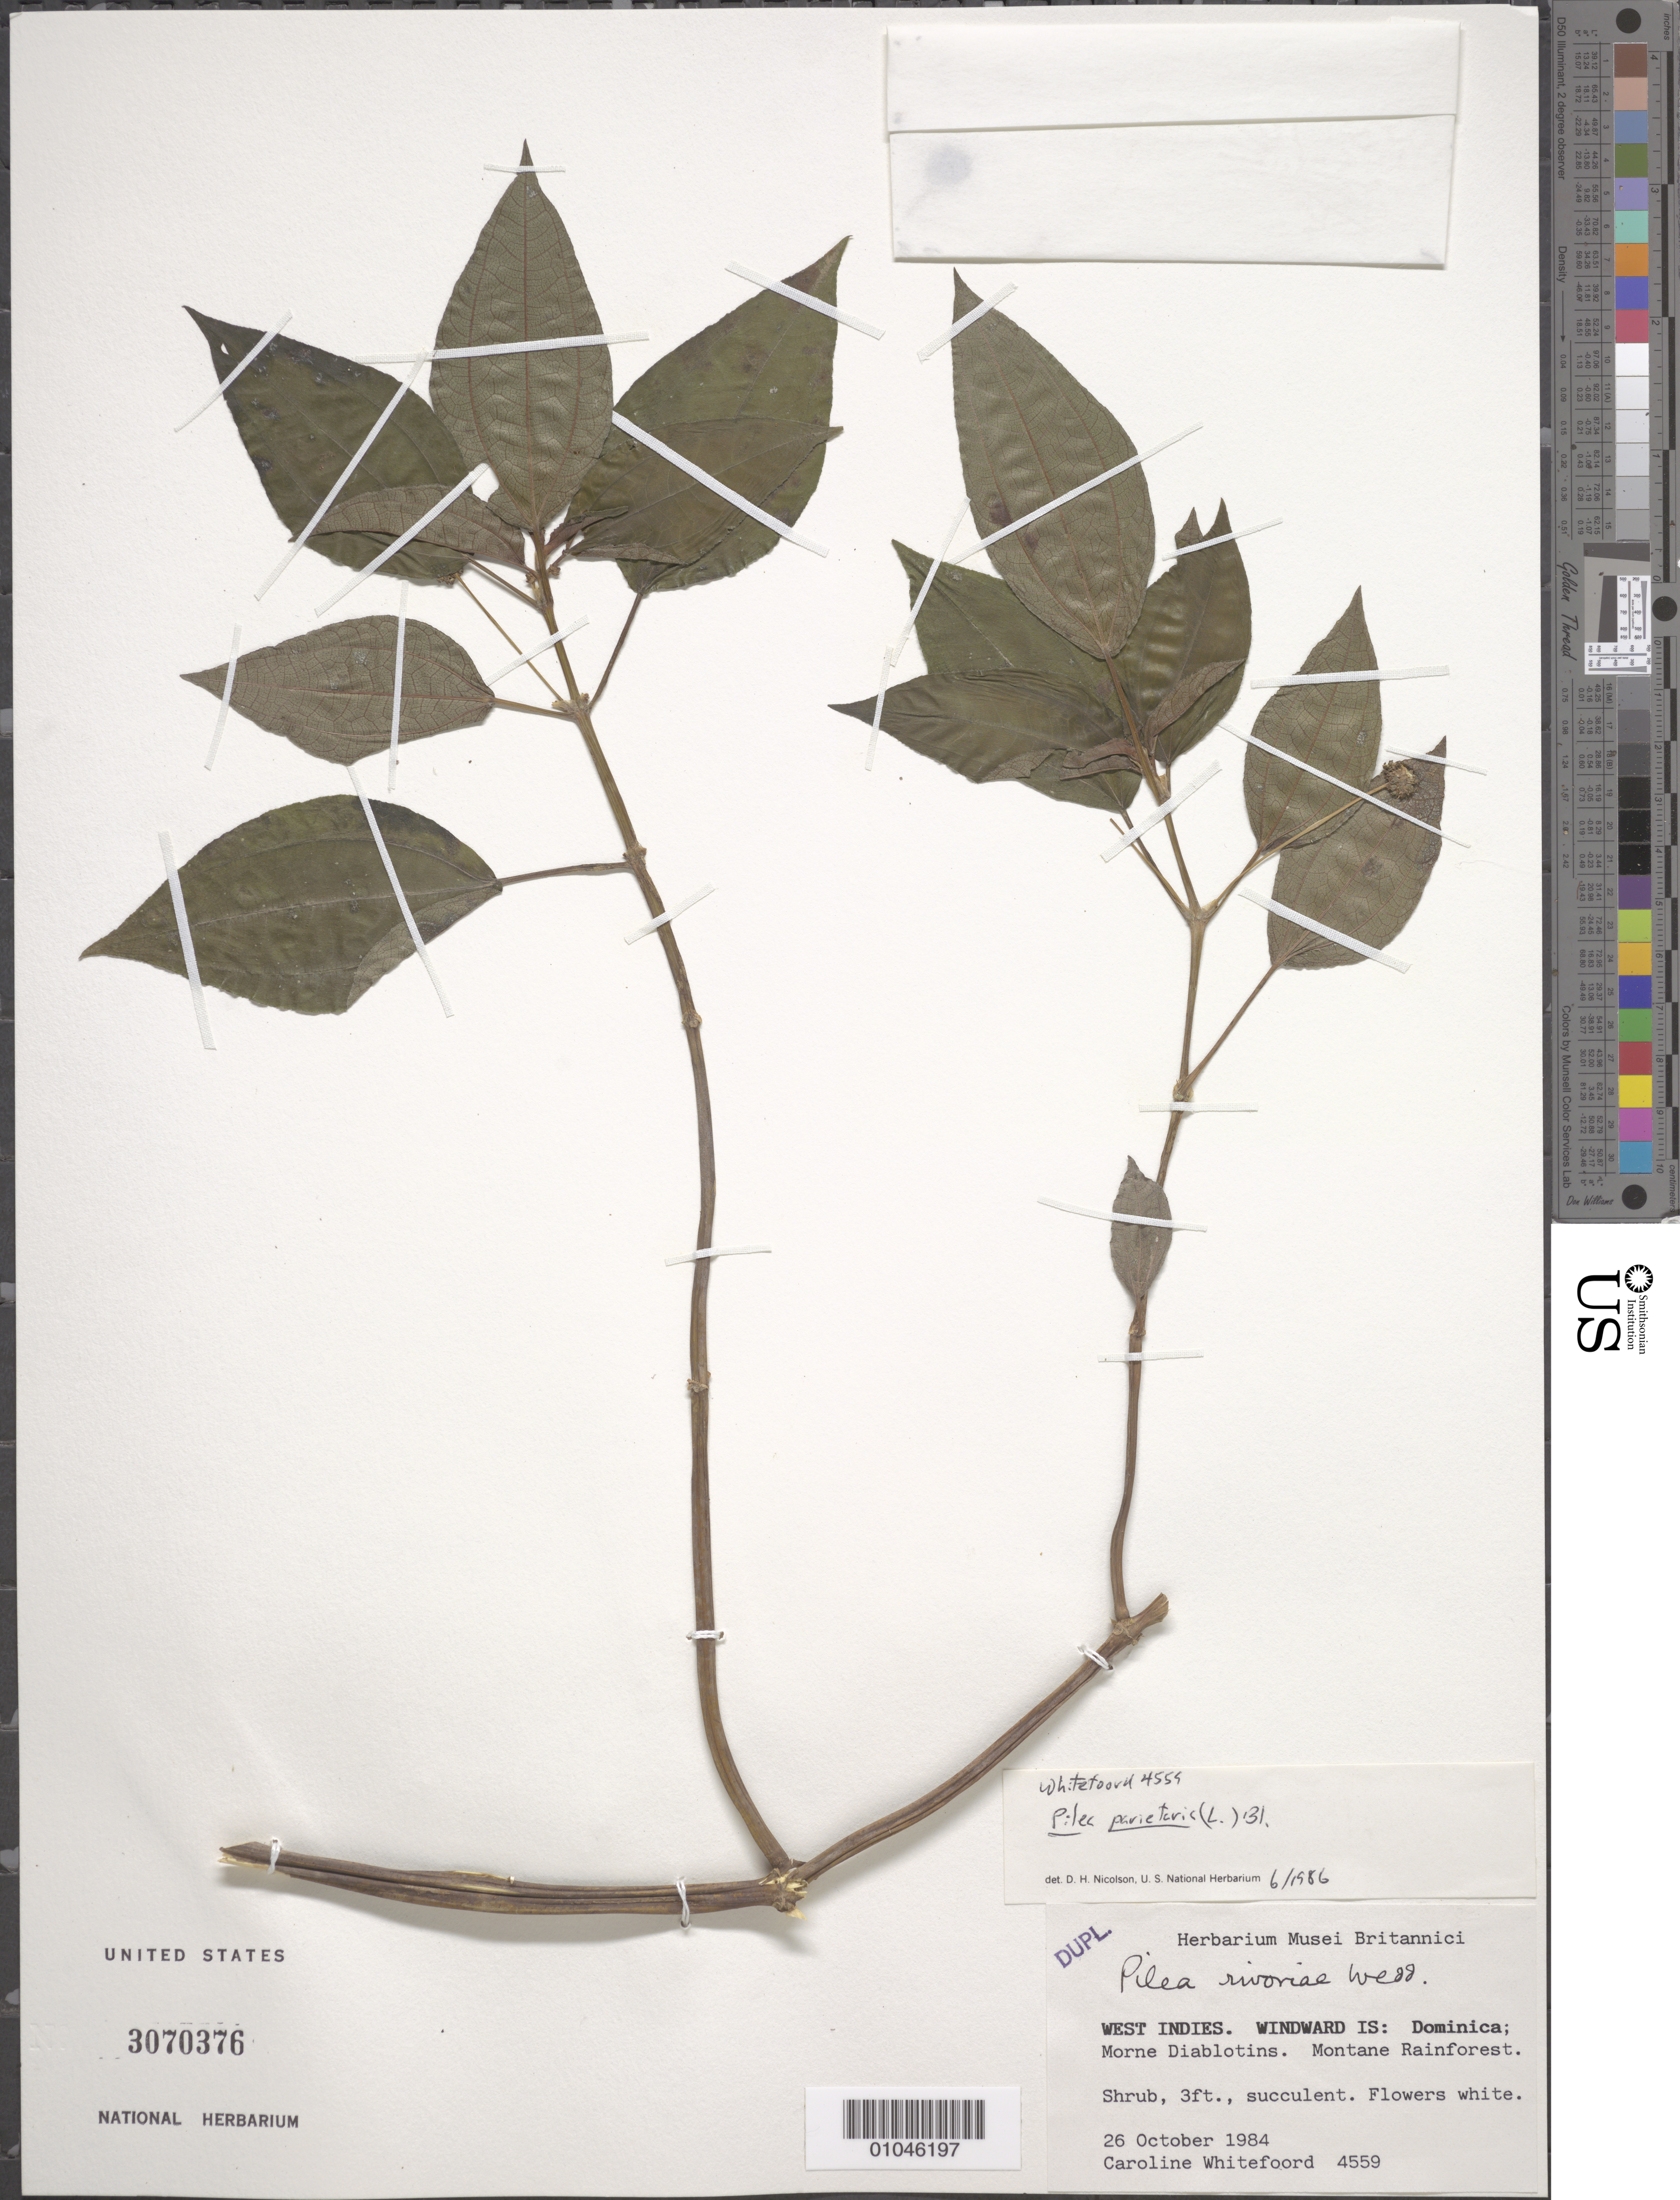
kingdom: Plantae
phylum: Tracheophyta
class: Magnoliopsida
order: Rosales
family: Urticaceae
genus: Pilea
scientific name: Pilea parietaria var. parietaria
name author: (L.) Blume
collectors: C. Whitefoord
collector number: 4559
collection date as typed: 26 Oct 1984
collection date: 1984-10-26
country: Dominica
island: Dominica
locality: Morne Diablotins. Montane Rainforest.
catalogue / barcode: US 3070376